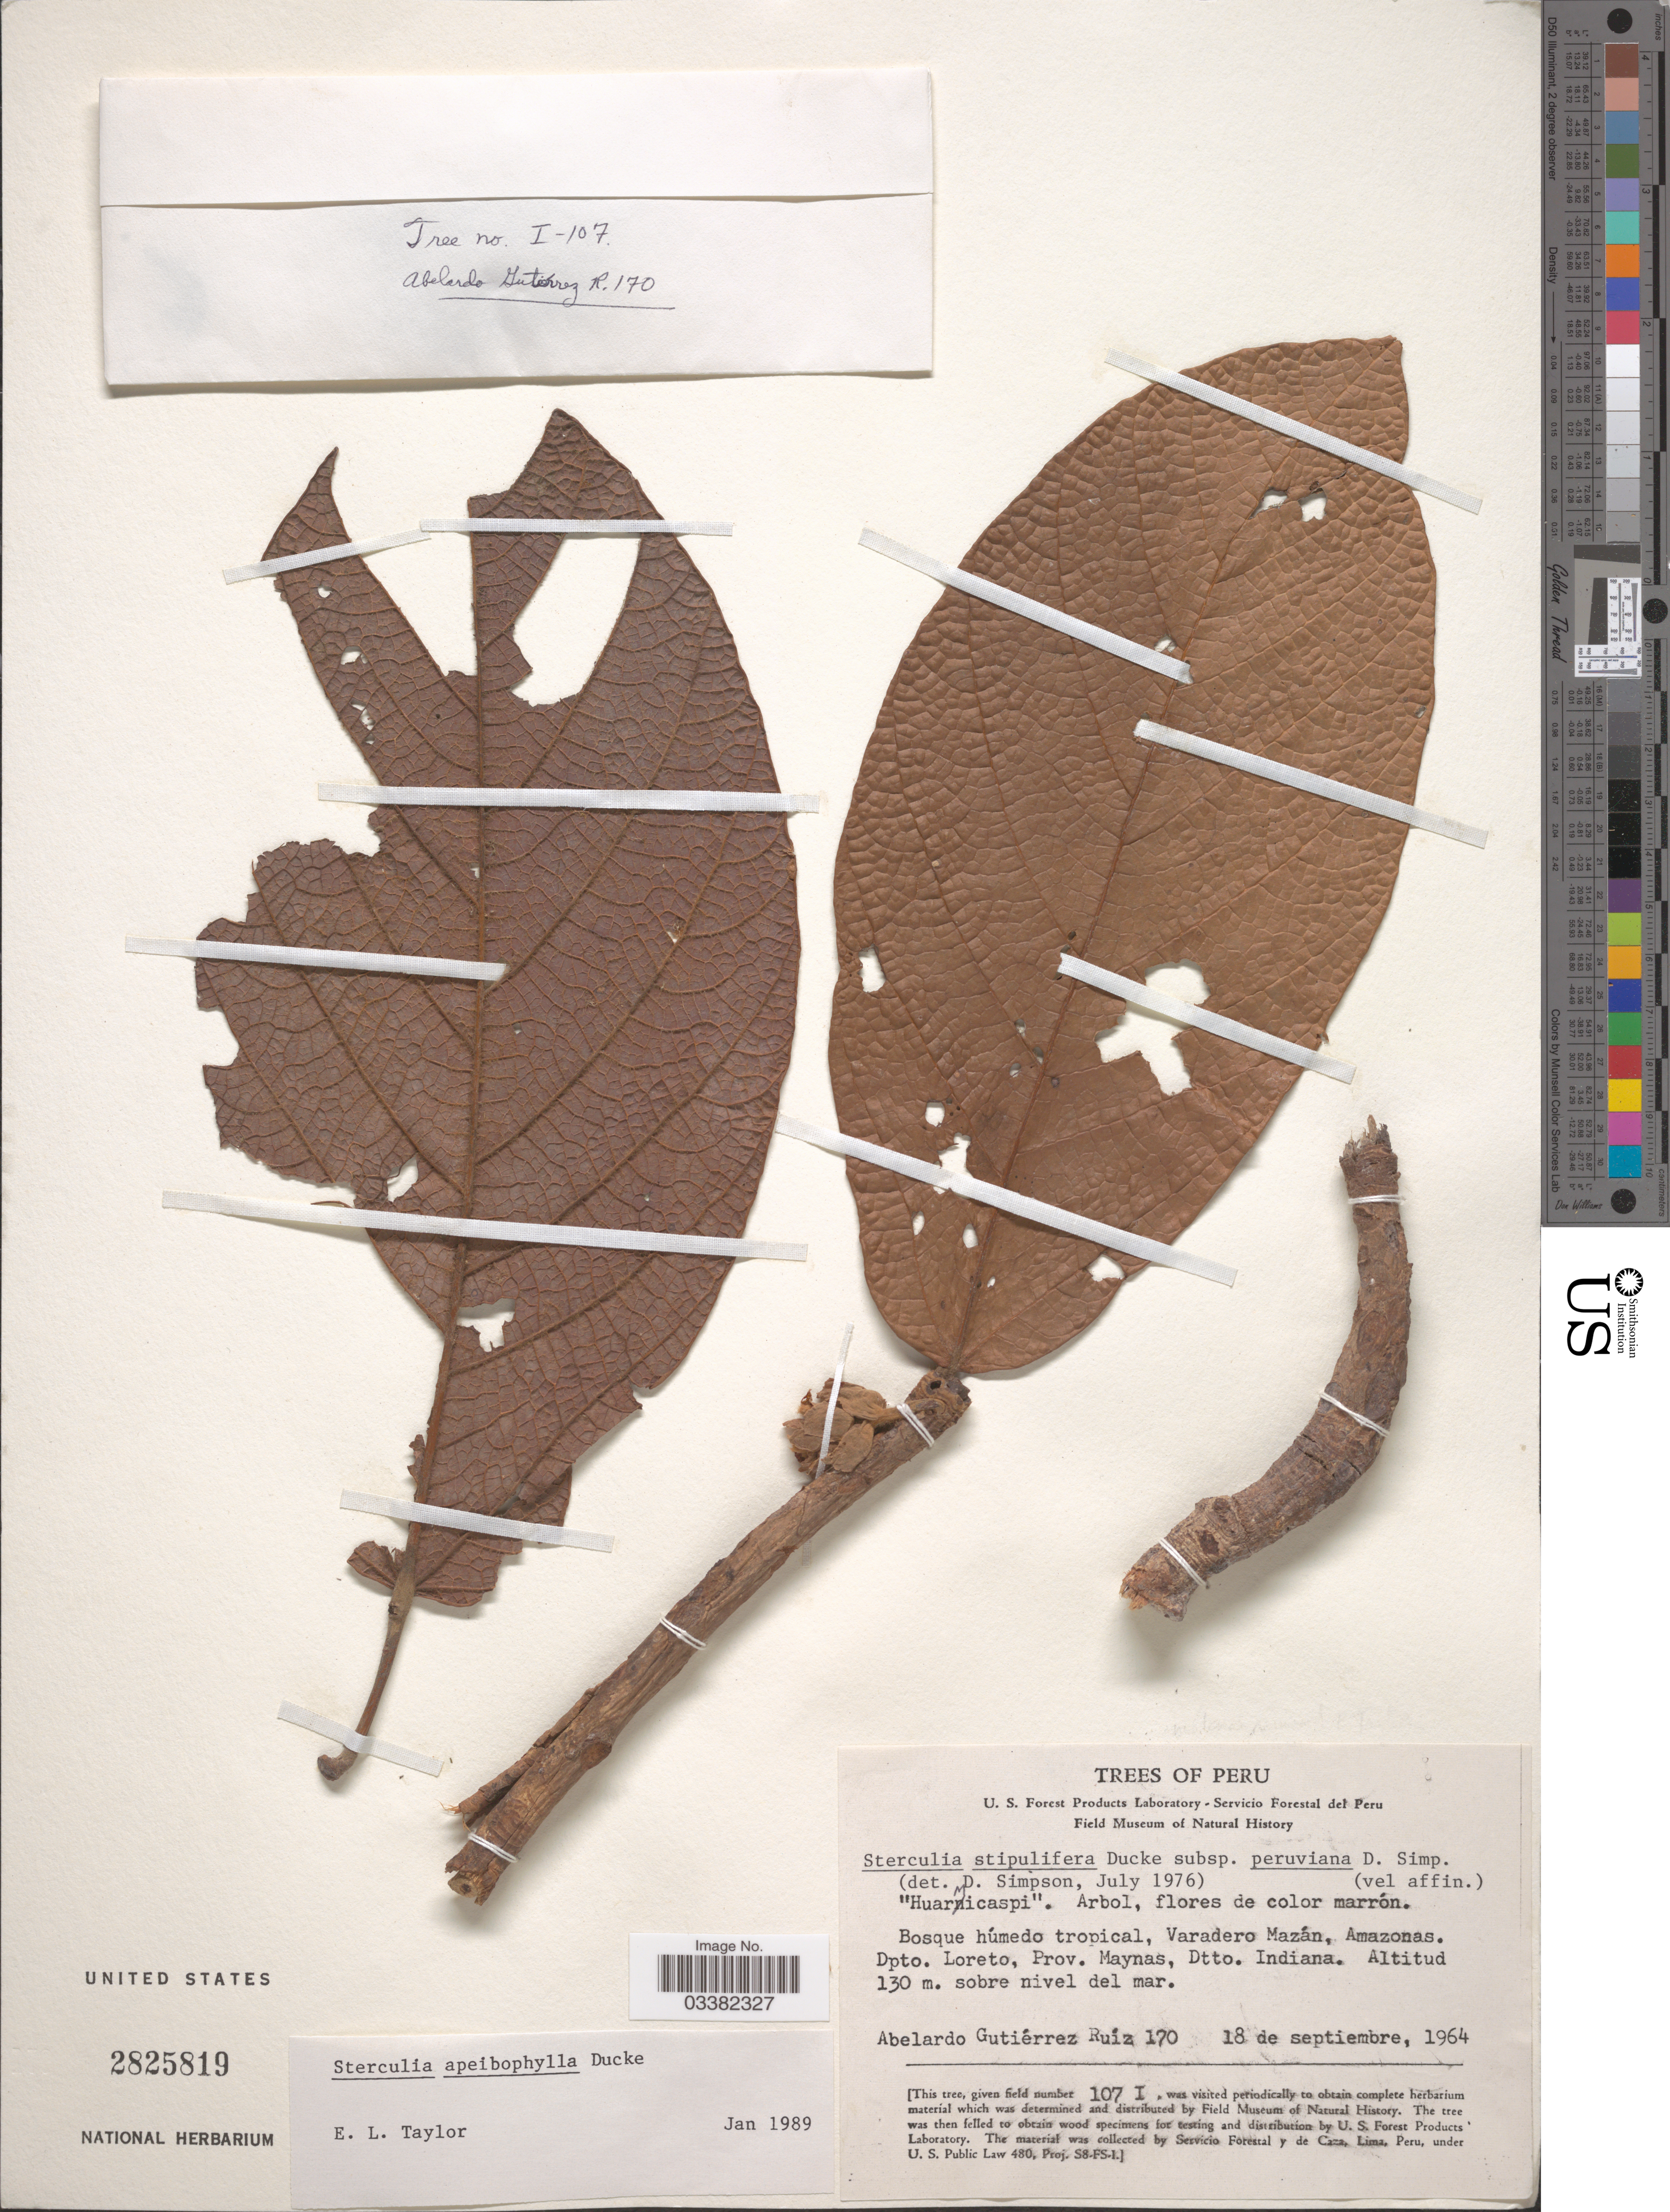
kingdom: Plantae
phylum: Tracheophyta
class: Magnoliopsida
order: Malvales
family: Malvaceae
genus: Sterculia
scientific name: Sterculia apeibophylla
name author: Ducke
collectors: A. Gutiérrez Ruíz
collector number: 170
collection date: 1964-09-18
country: Peru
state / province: Loreto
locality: Varadero Mazán, Amazonas. Dpto. Loreto, Prov. Maynas, Dtto. Indiana.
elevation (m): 130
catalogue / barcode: US 2825819